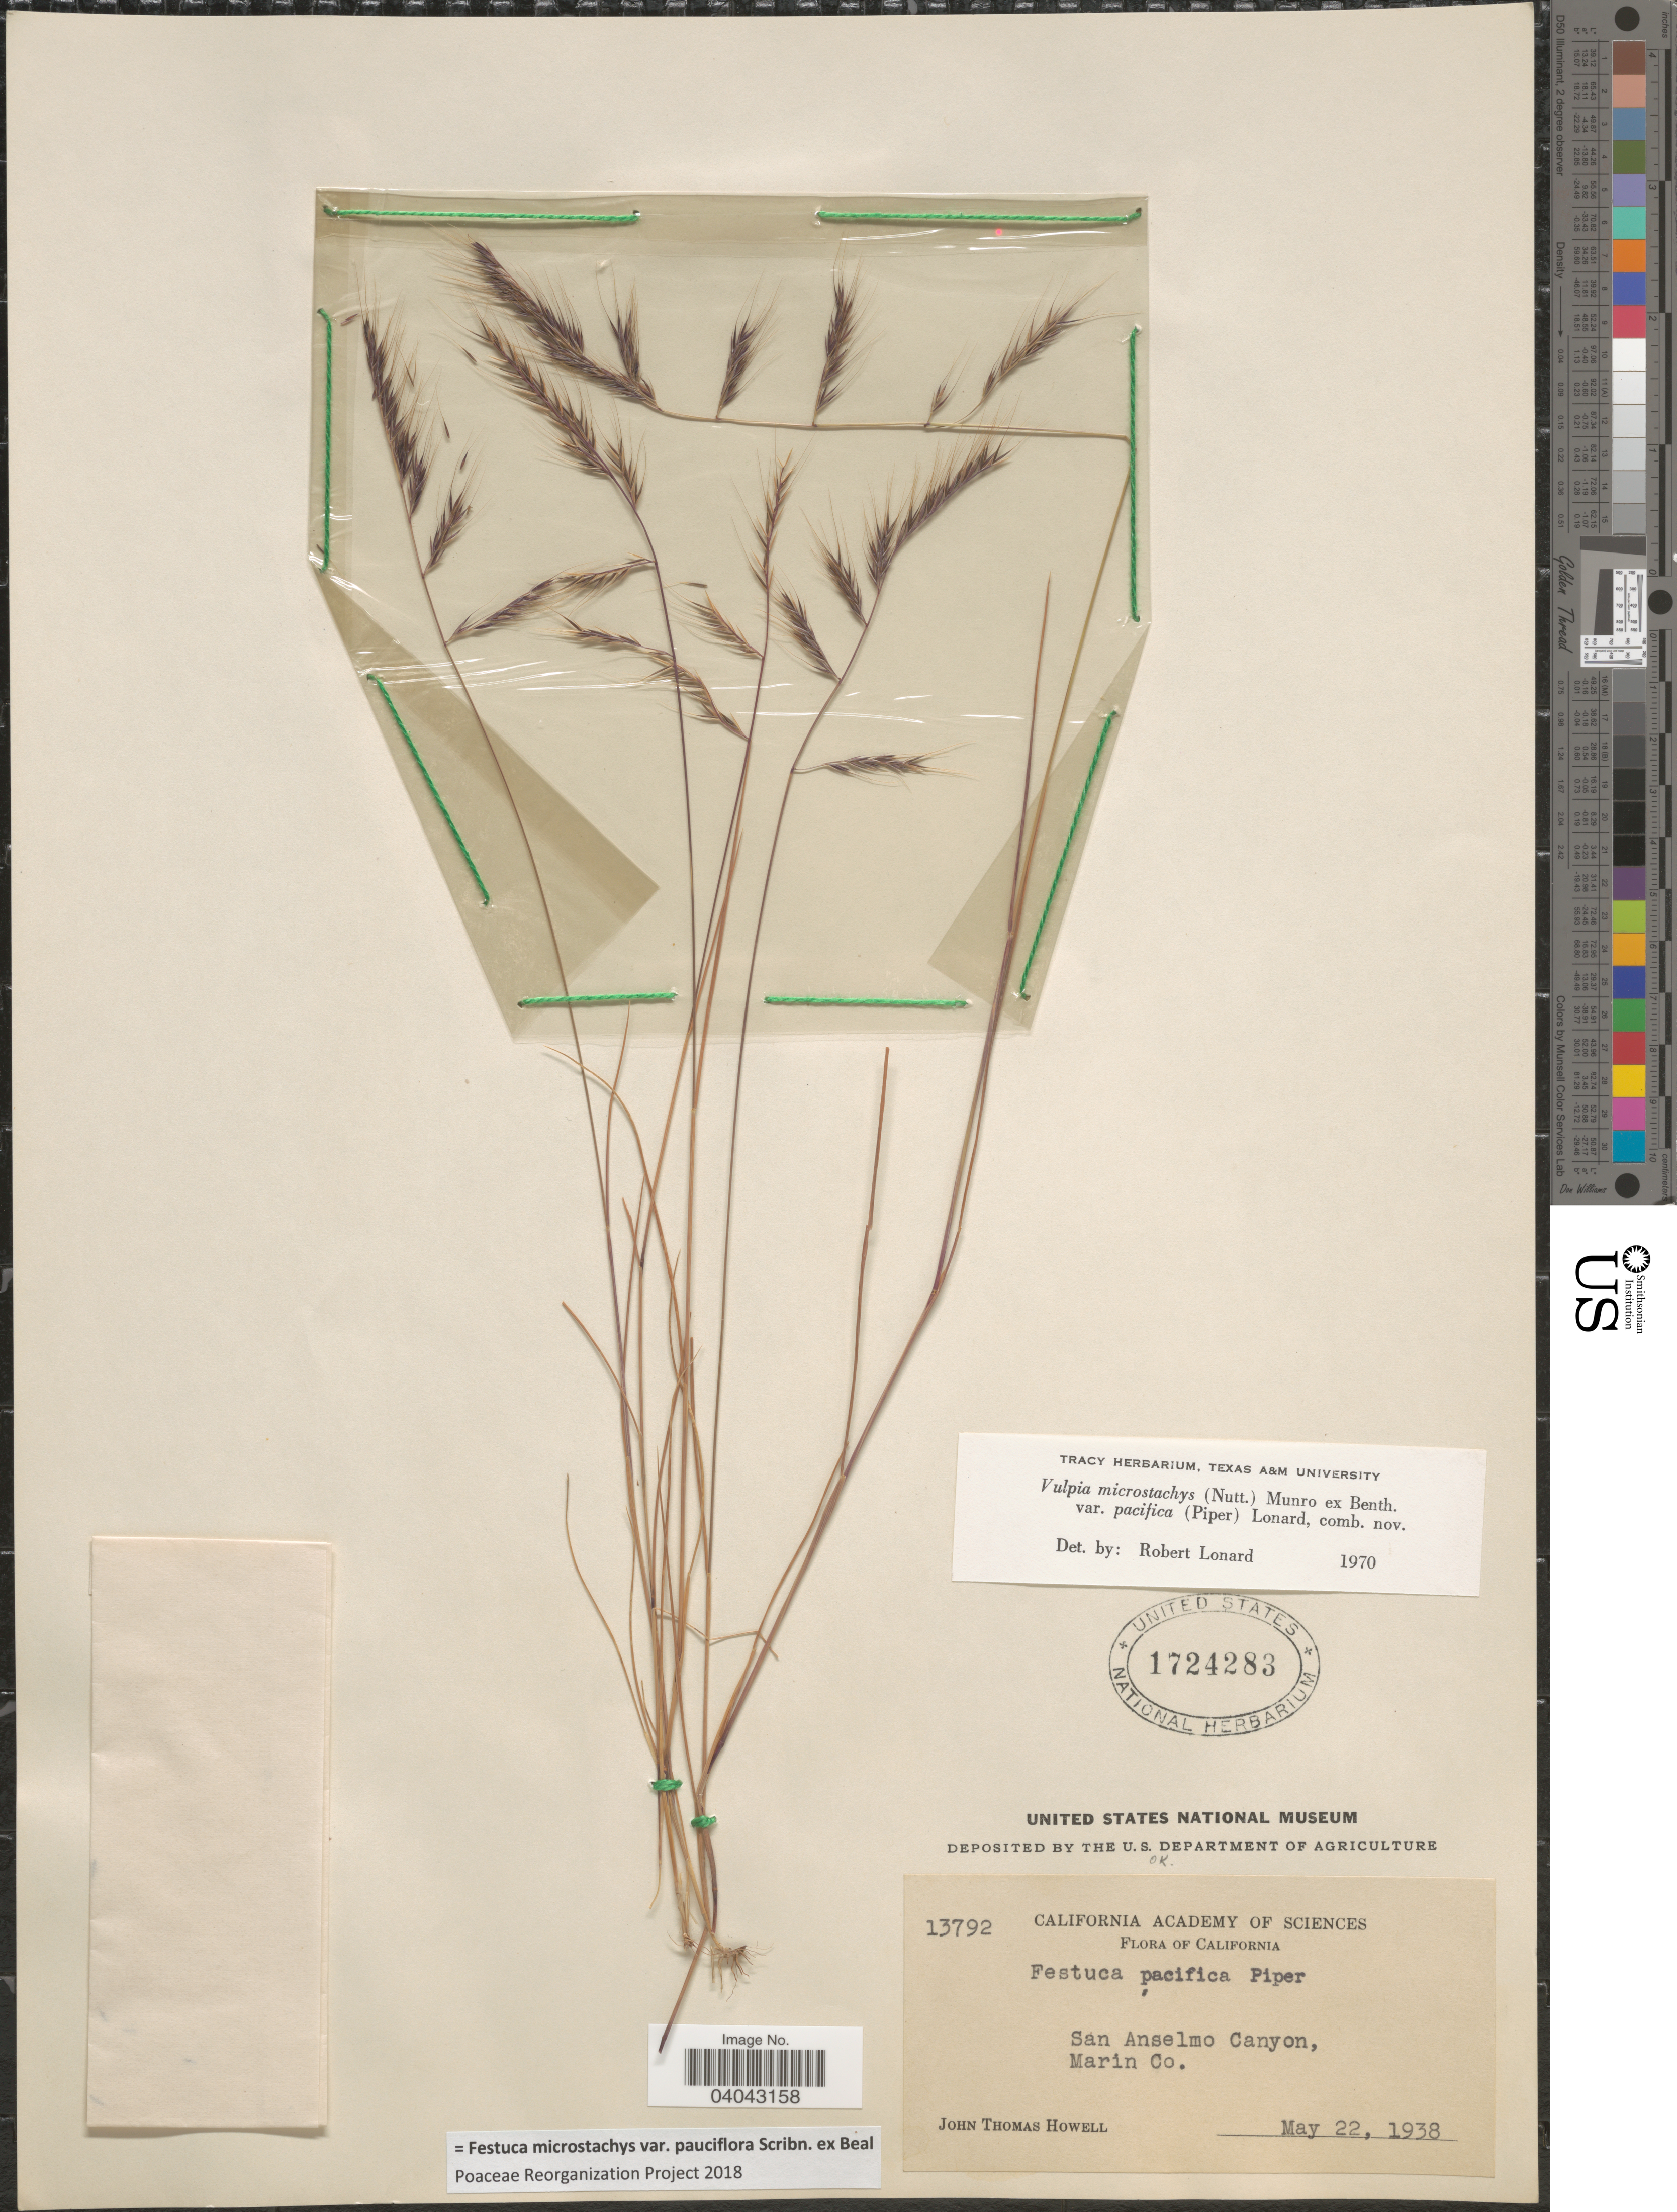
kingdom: Plantae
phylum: Tracheophyta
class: Liliopsida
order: Poales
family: Poaceae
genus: Festuca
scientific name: Festuca microstachys var. pauciflora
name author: Scribn. ex W.J. Beal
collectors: J. T. Howell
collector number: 13792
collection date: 1938-05-22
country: United States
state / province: California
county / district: Marin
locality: San Anselmo Canyon, Marin Co.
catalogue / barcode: US 1724283